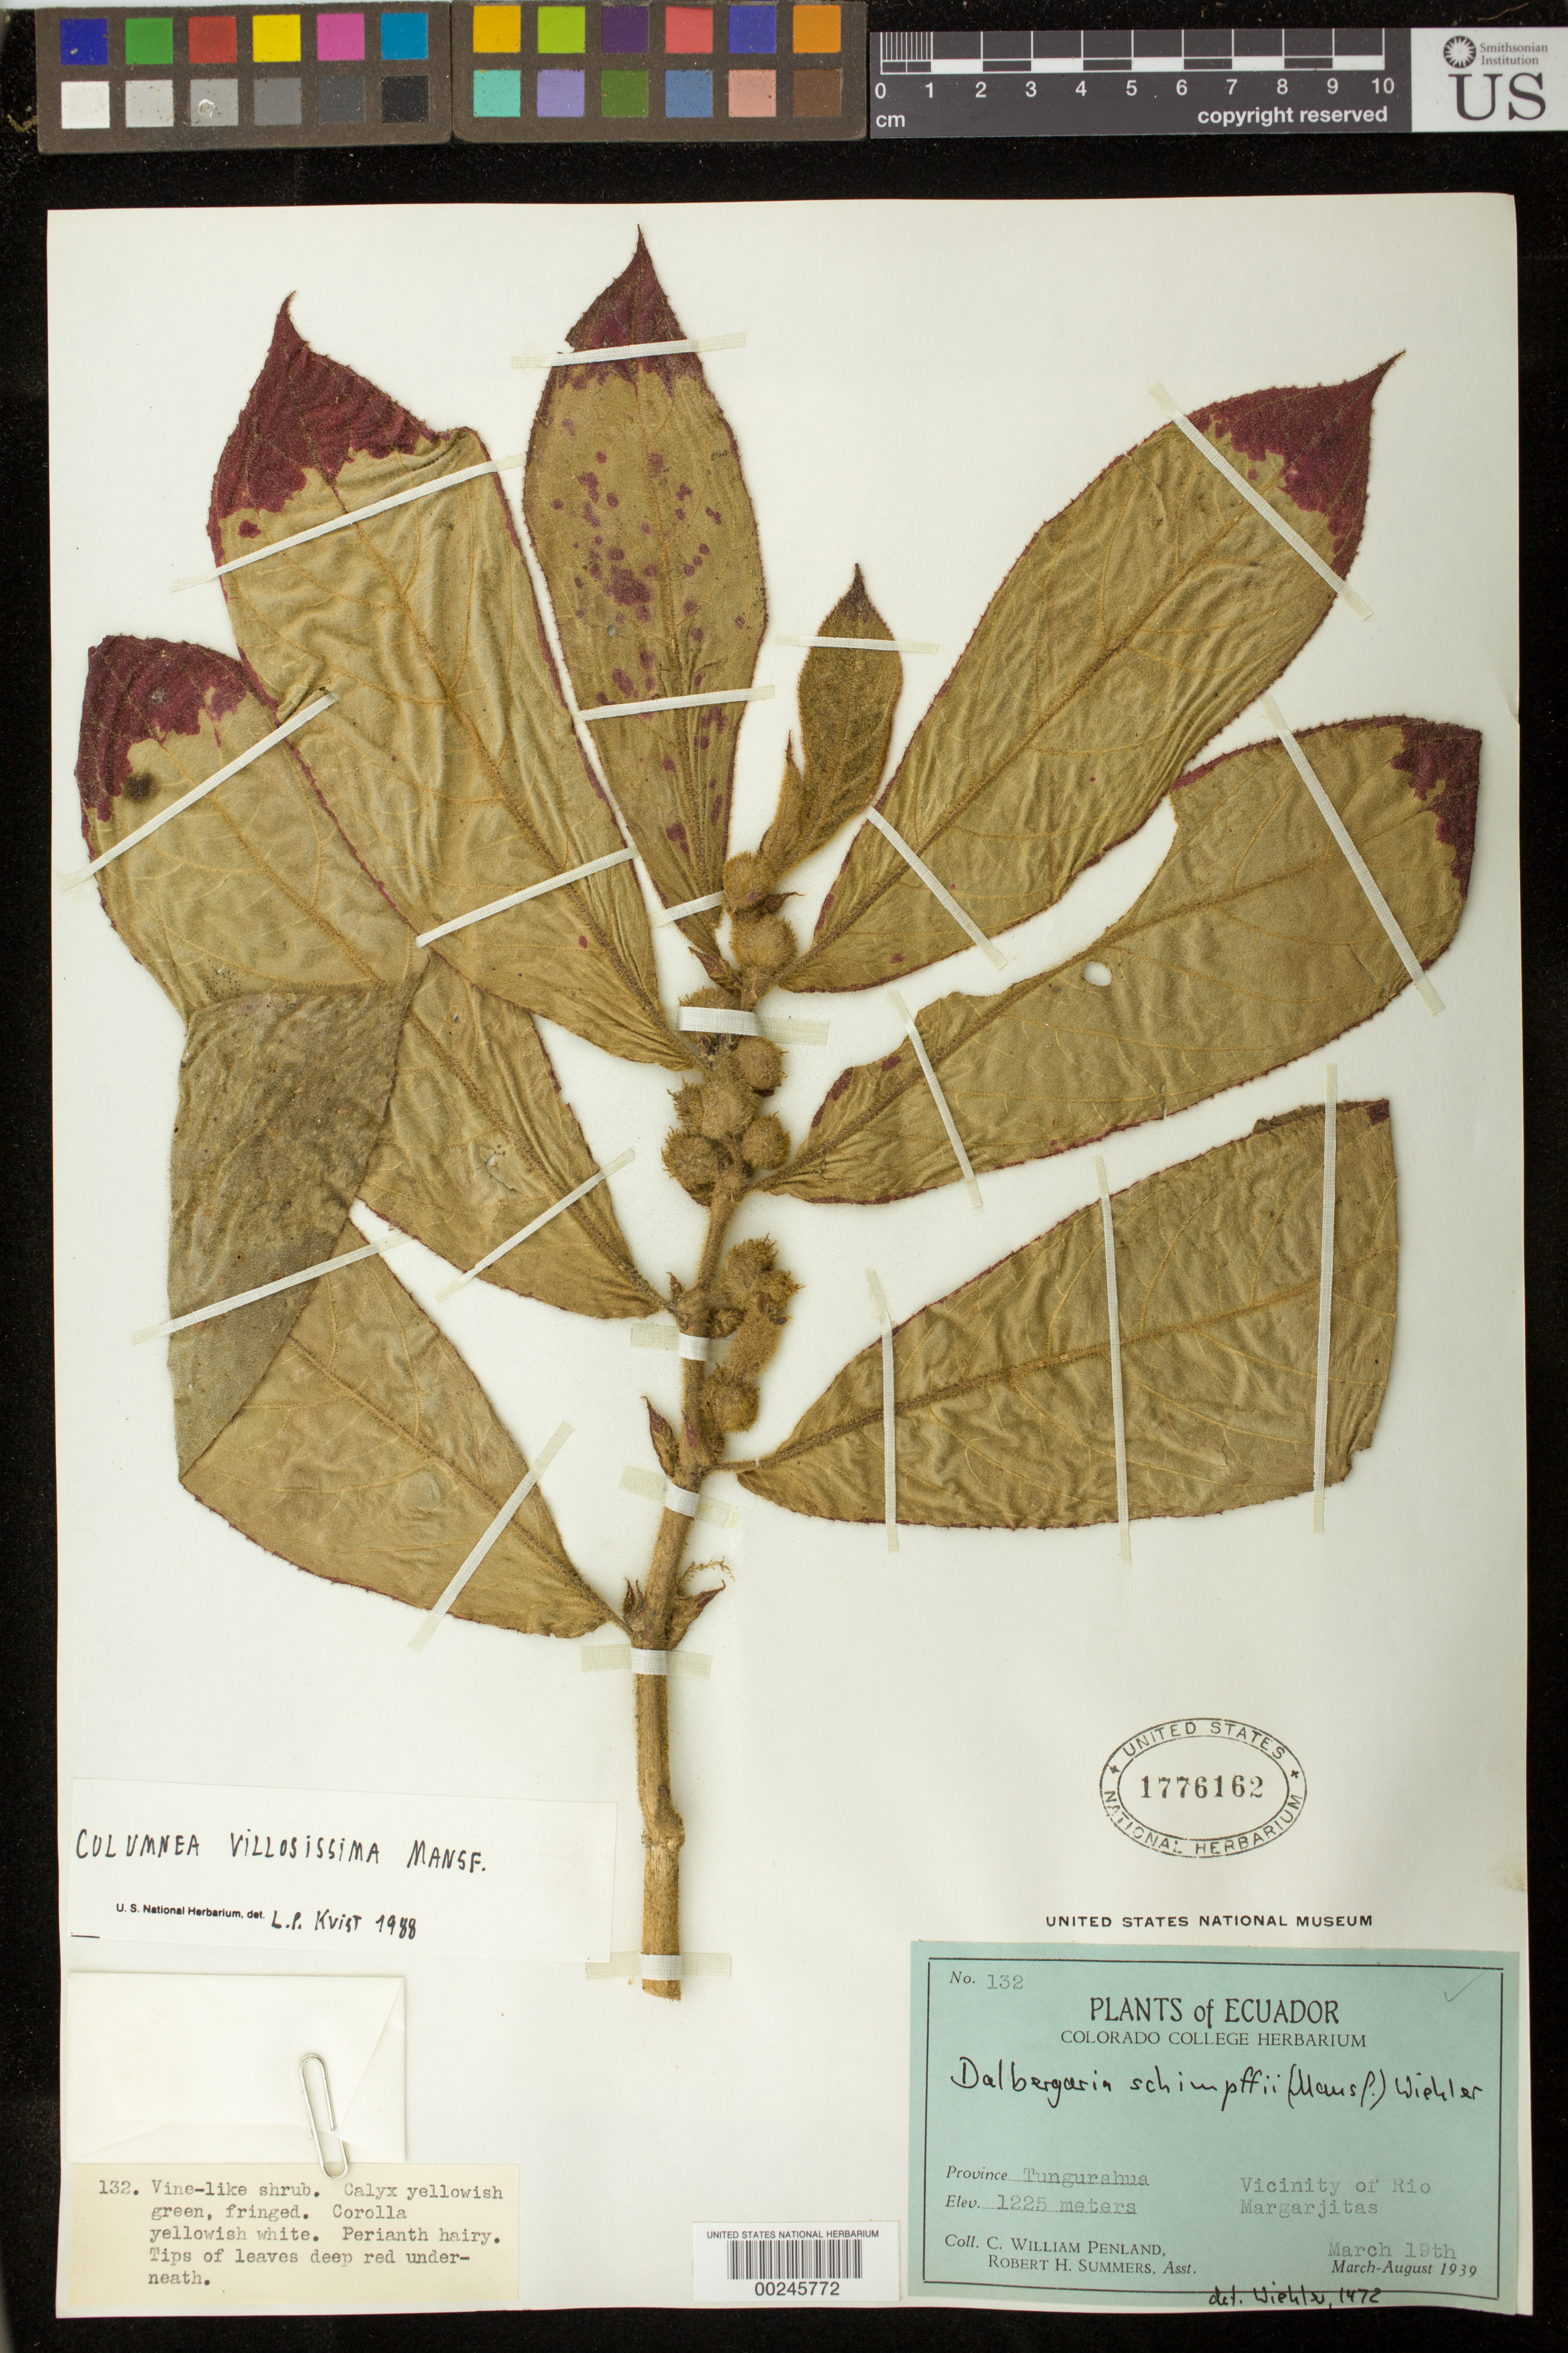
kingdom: Plantae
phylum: Tracheophyta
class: Magnoliopsida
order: Lamiales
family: Gesneriaceae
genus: Columnea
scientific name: Columnea villosissima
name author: Mansf.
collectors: C. W. Penland & R. Summers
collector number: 132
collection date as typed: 19 Mar 1939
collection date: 1939-03-19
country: Ecuador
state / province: Tungurahua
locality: Vicinity of Rio Margarjitas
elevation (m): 1225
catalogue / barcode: US 1776162